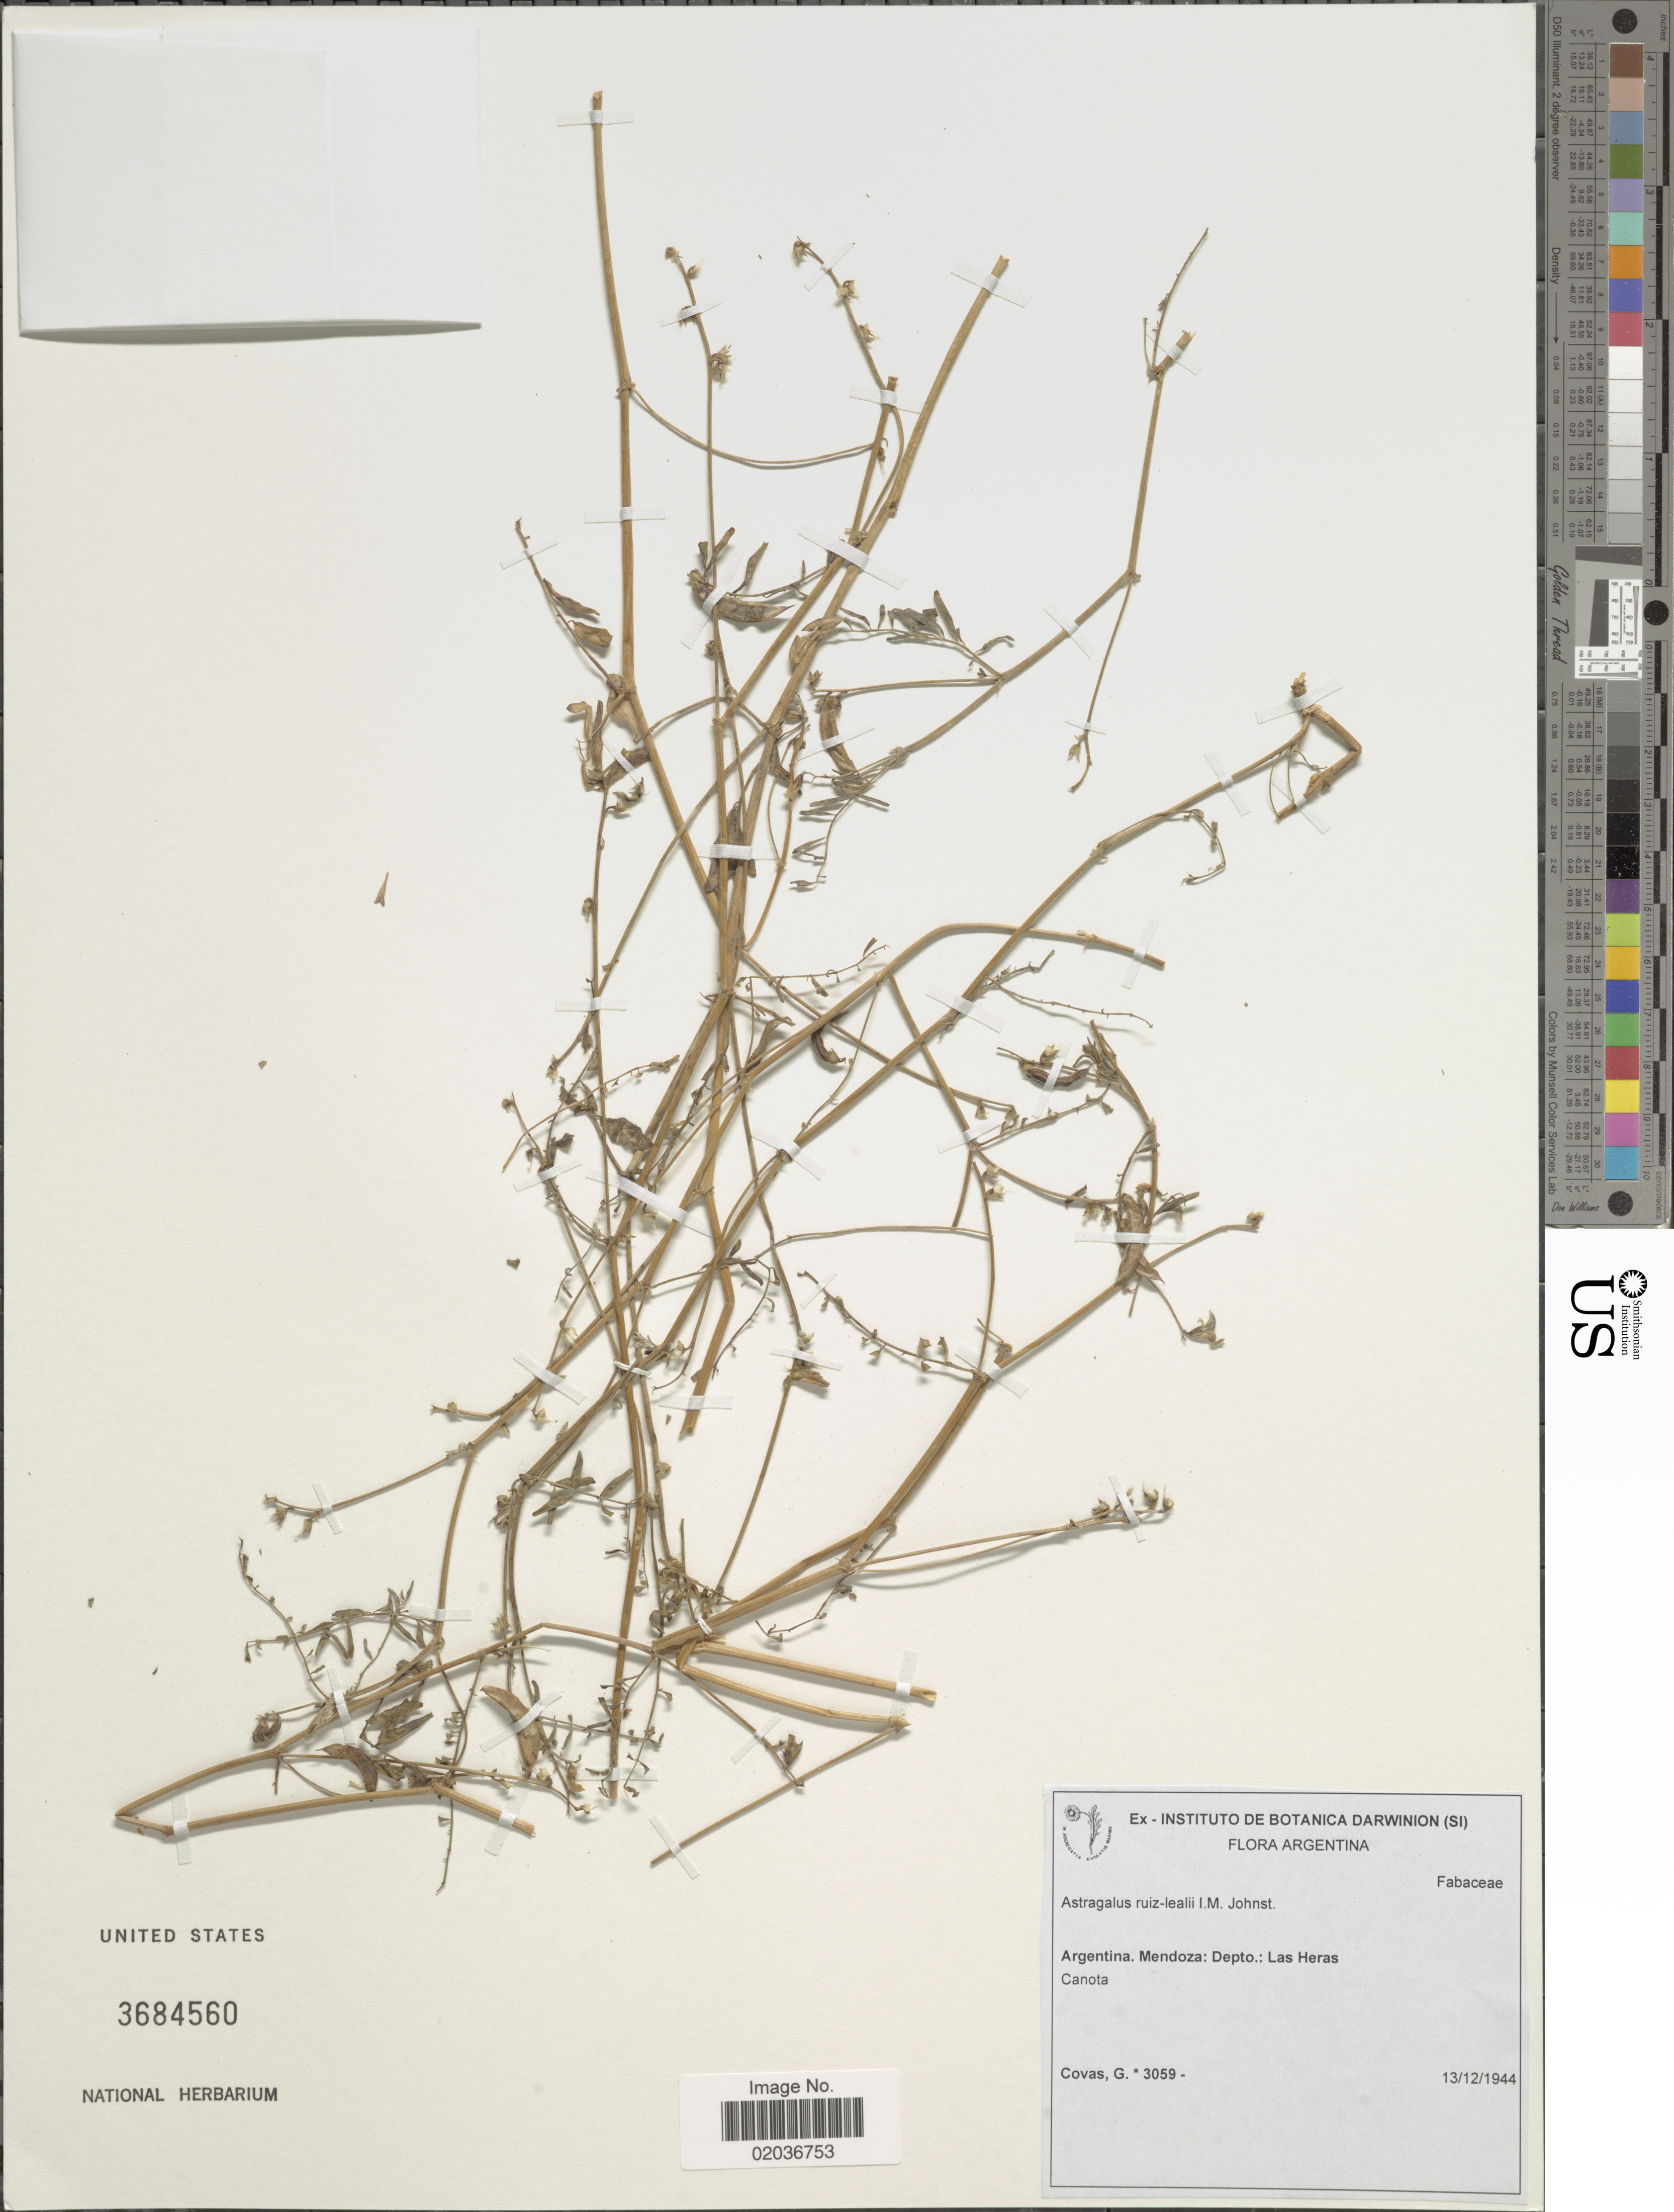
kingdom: Plantae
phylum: Tracheophyta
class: Magnoliopsida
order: Fabales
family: Fabaceae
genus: Astragalus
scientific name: Astragalus ruiz-lealii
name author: I.M. Johnst.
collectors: G. Covas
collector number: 3059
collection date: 1944-12-13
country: Argentina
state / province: Mendoza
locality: Mendoza: Depto: :as heras, Canota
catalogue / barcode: US 3684560